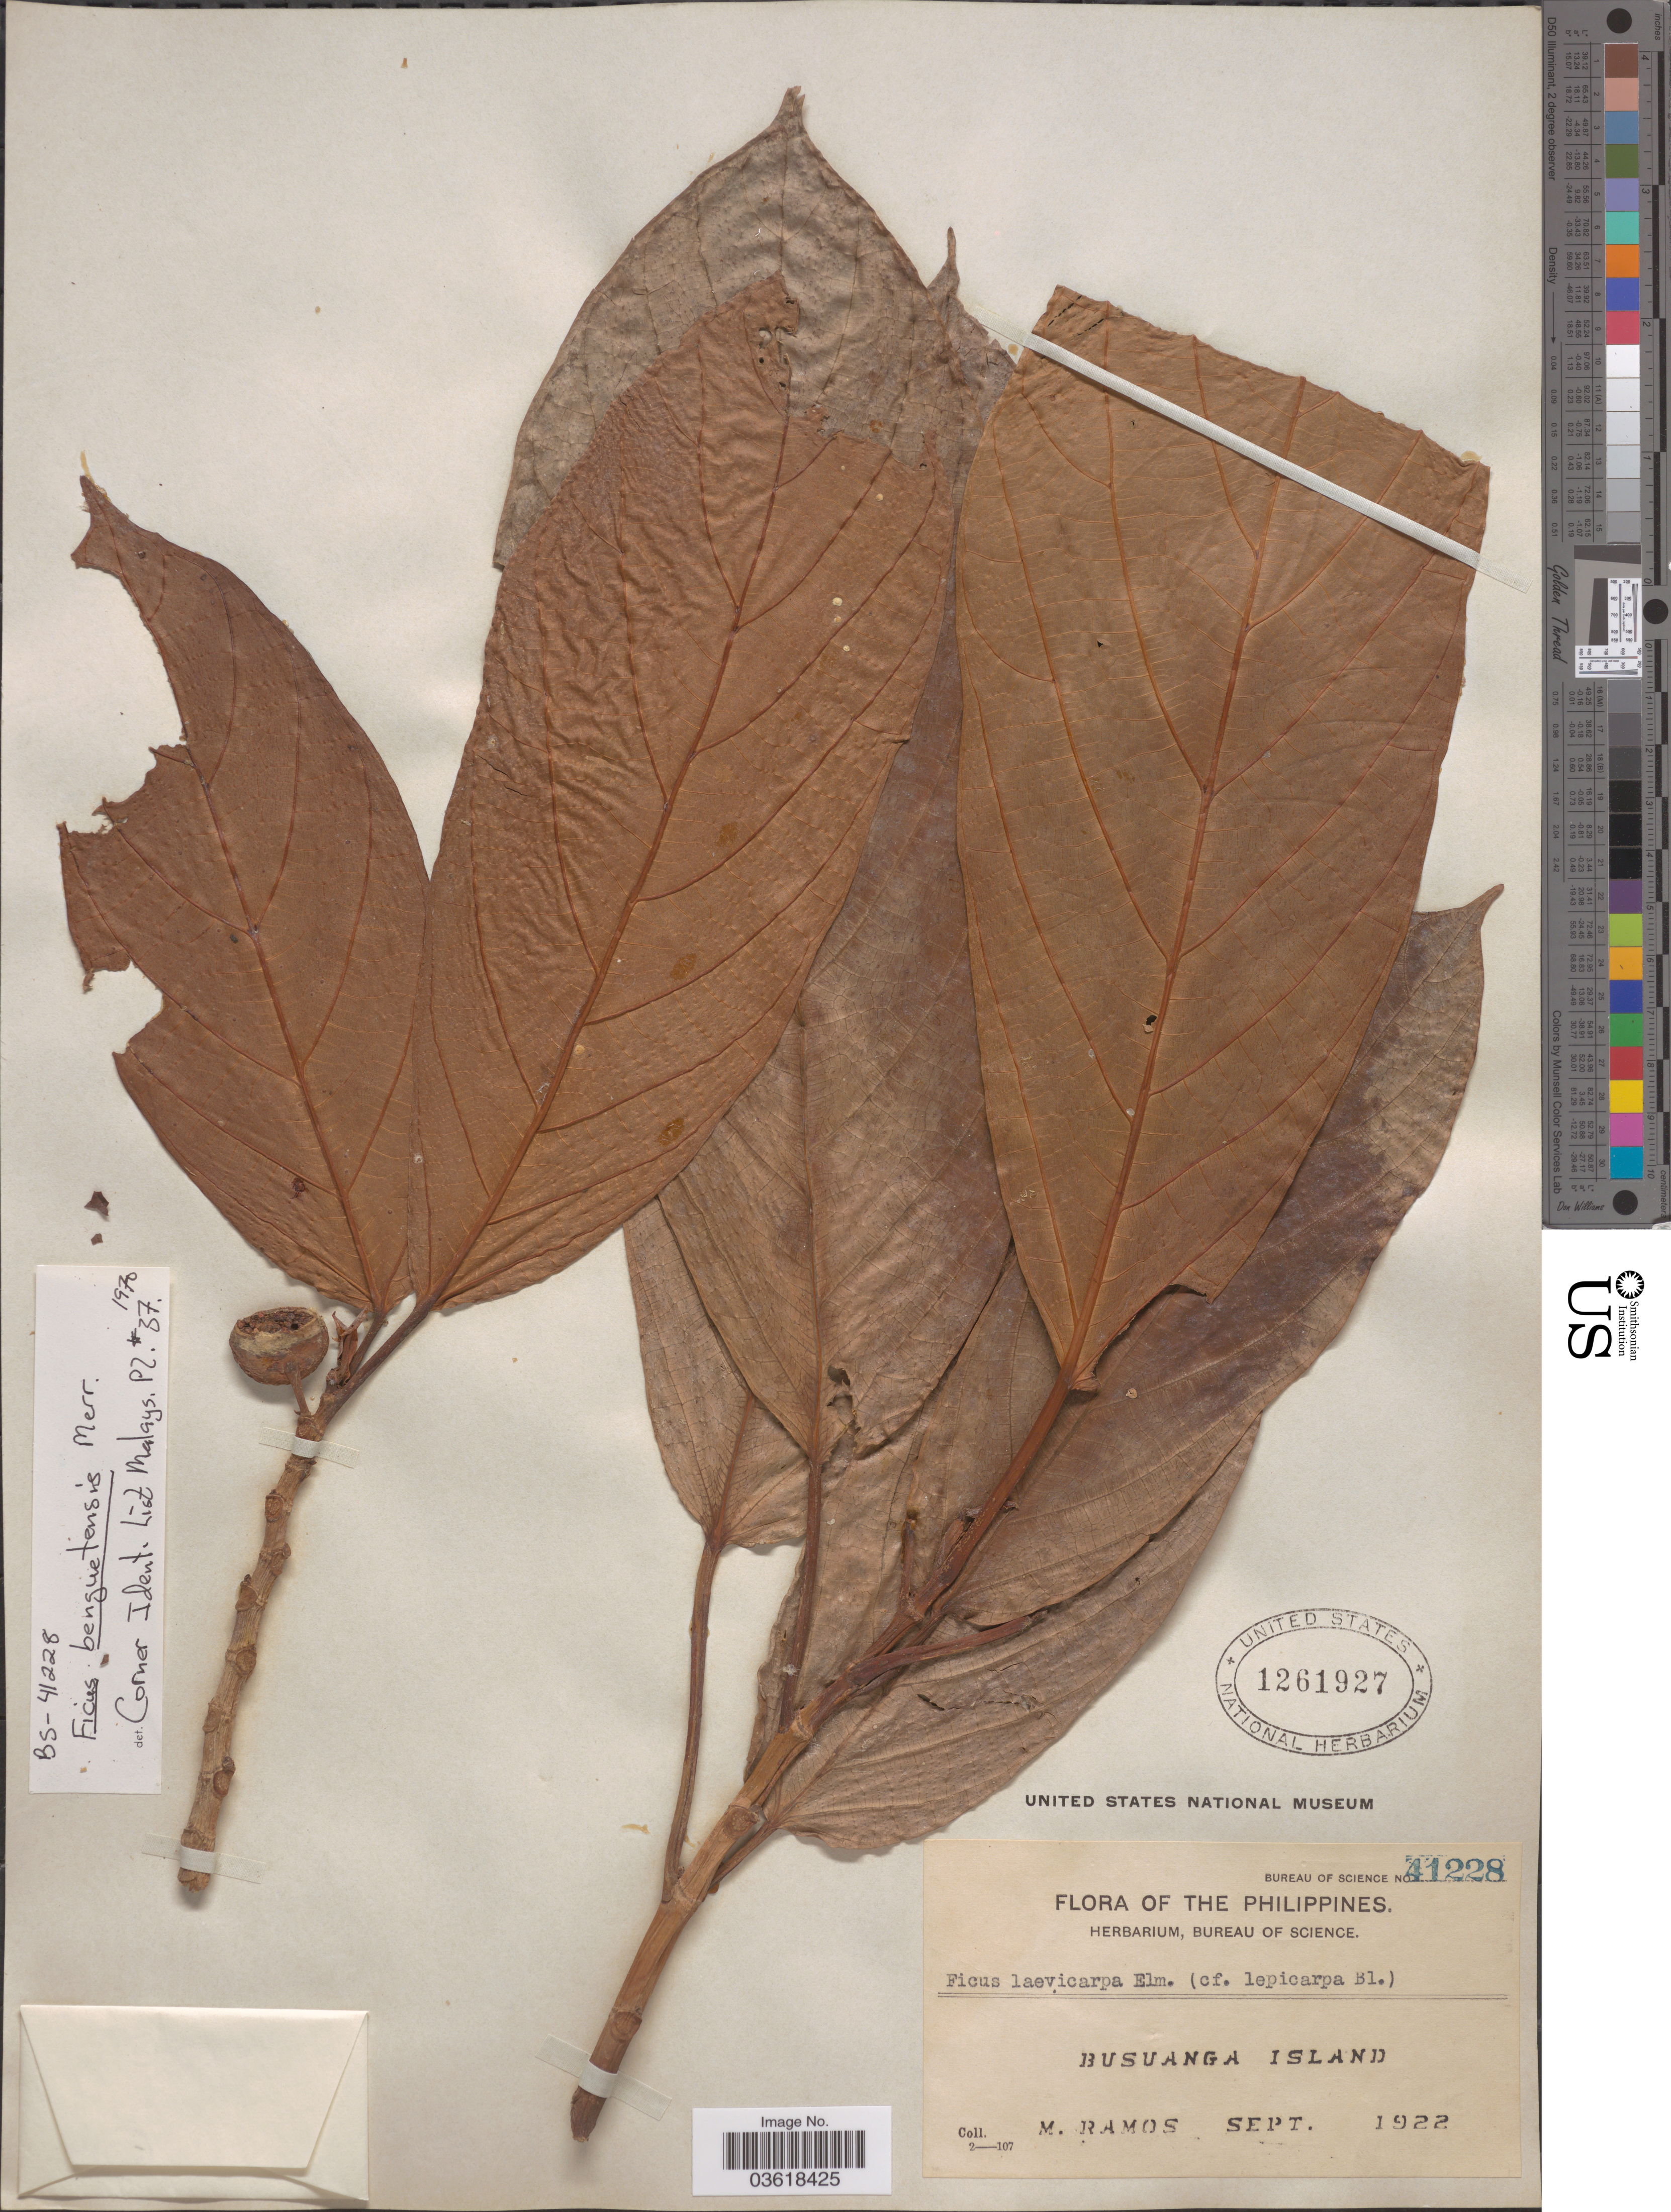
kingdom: Plantae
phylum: Tracheophyta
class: Magnoliopsida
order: Rosales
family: Moraceae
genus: Ficus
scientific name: Ficus benguetensis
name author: Merr.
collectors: M. Ramos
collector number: Bureau of Science 41228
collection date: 1922-09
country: Philippines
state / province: Mimaropa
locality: Busuanga Island.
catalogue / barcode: US 1261927